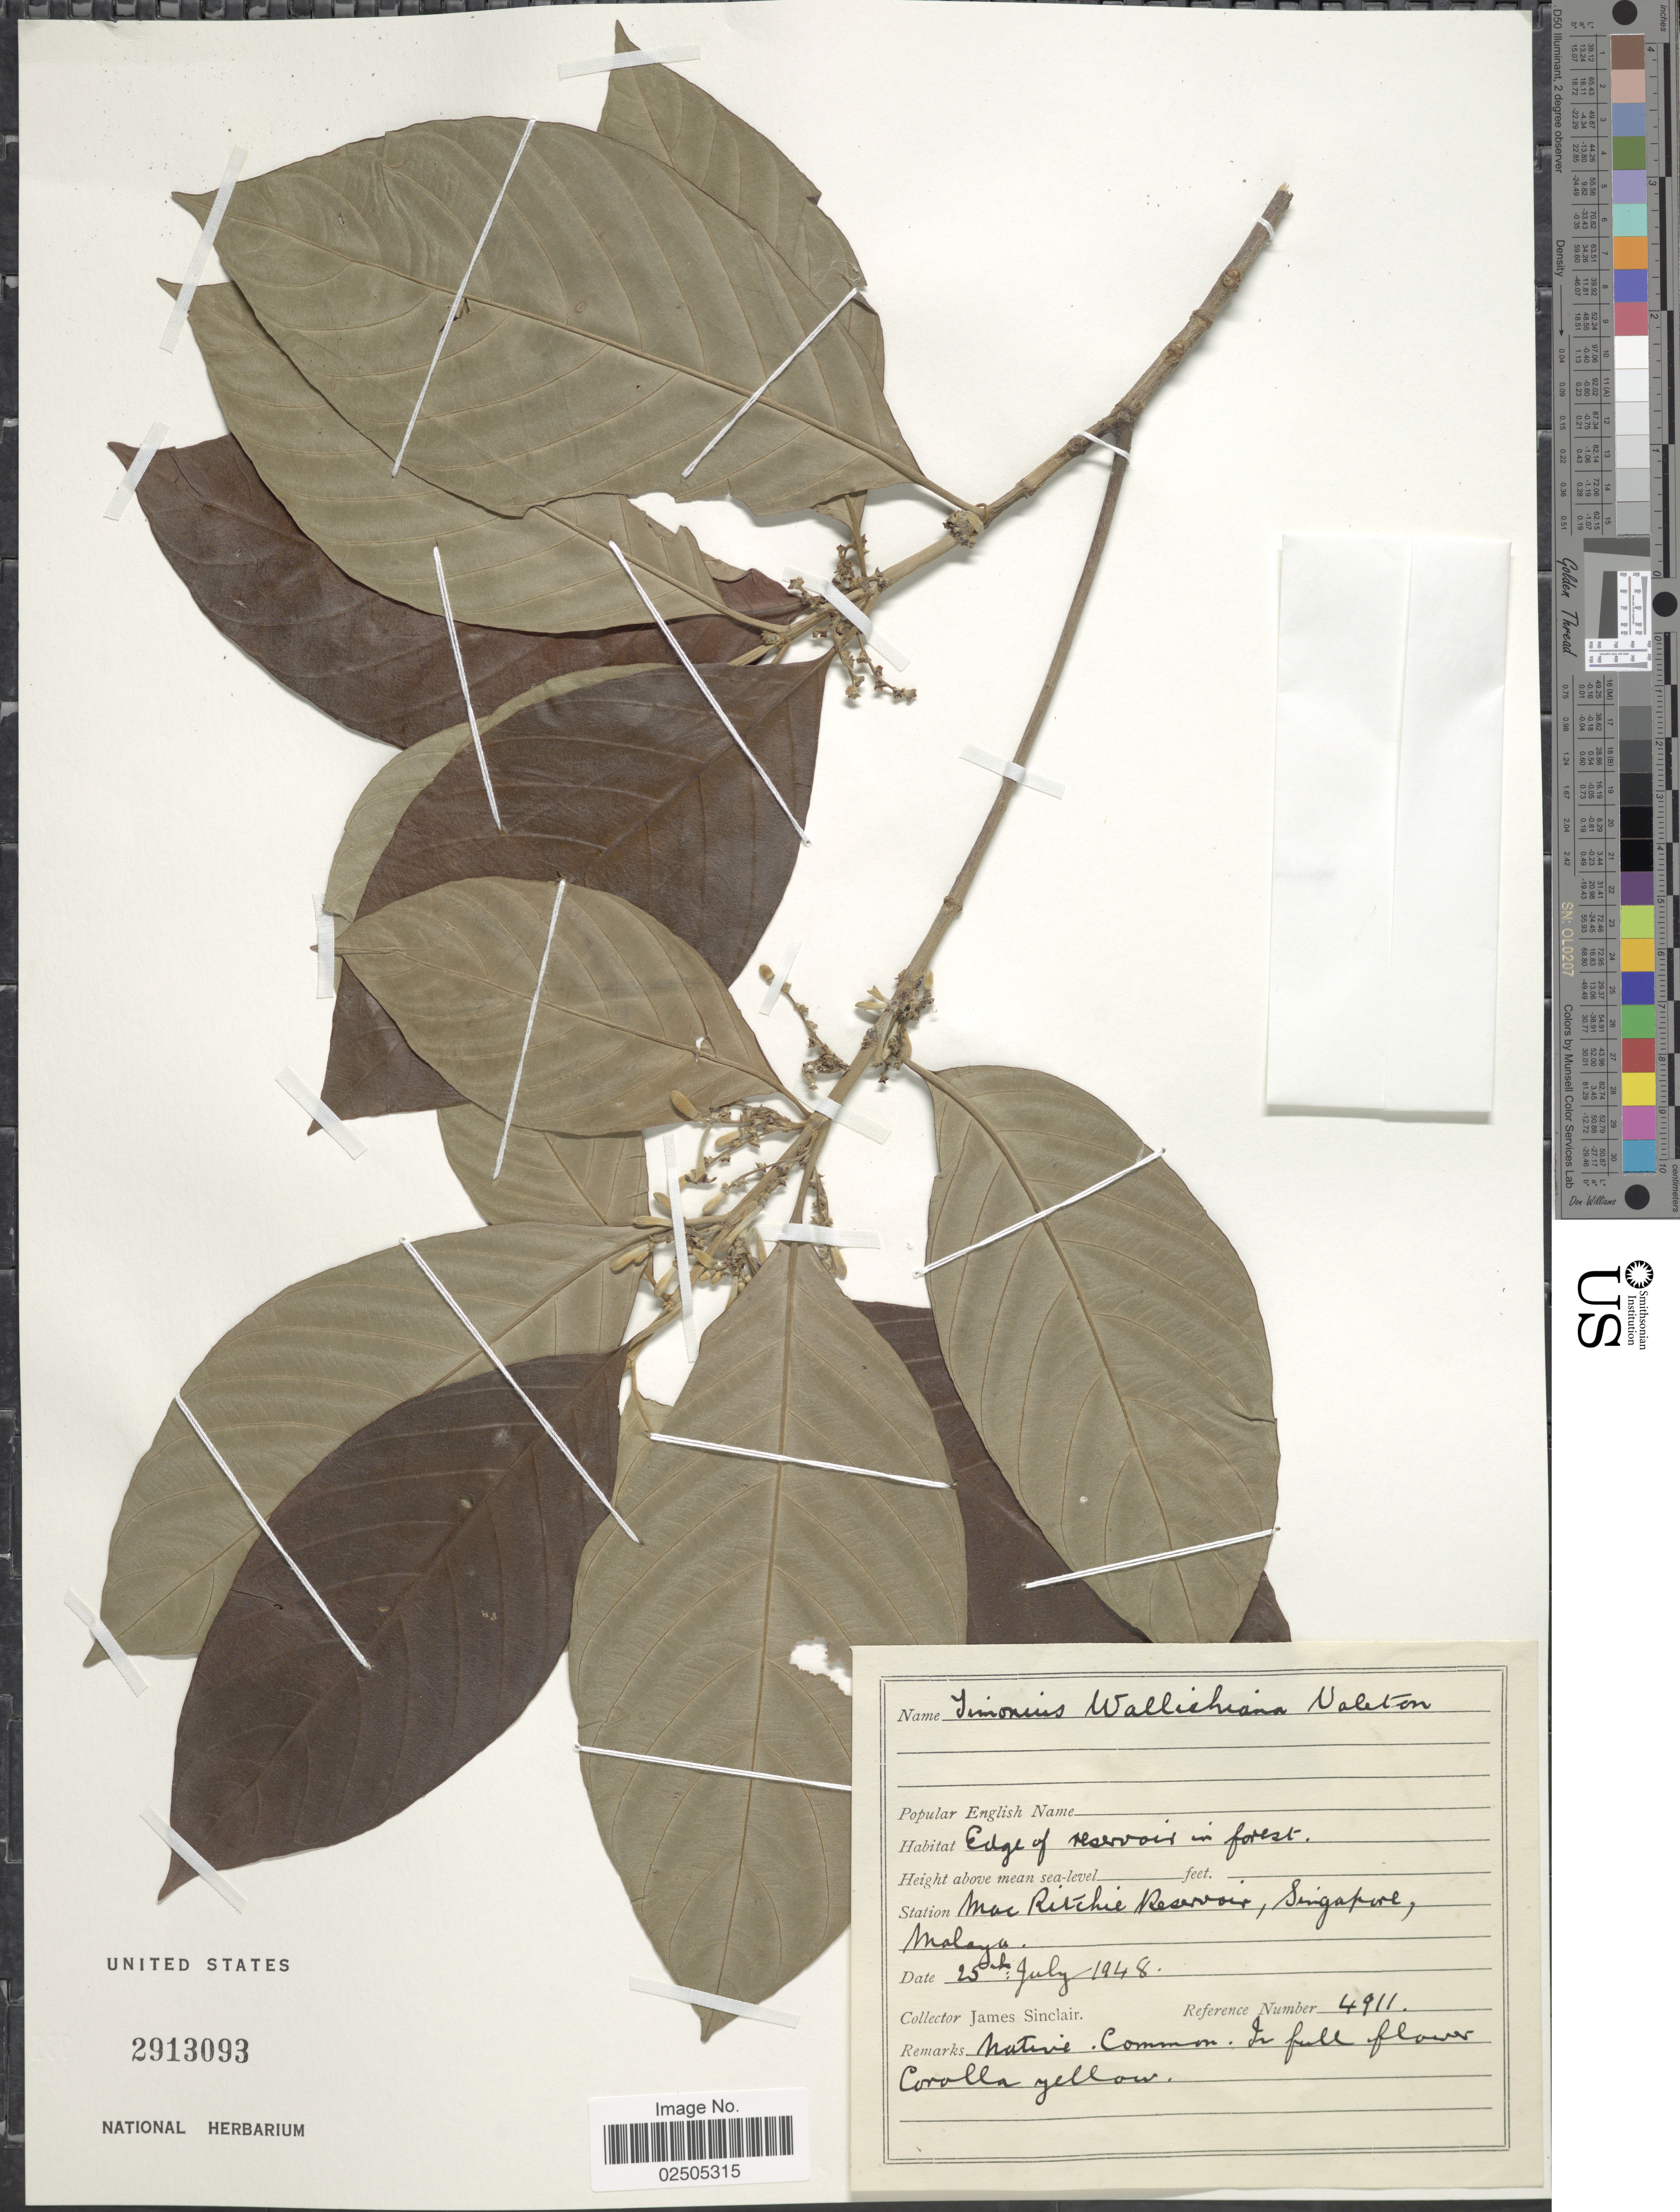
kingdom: Plantae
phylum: Tracheophyta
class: Magnoliopsida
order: Gentianales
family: Rubiaceae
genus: Timonius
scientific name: Timonius wallichianus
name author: Valeton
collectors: J. Sinclair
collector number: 4911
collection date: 1948-07-25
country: Singapore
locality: Mac Ritchie Reservoir, Singapore, Malaya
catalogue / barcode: US 2913093